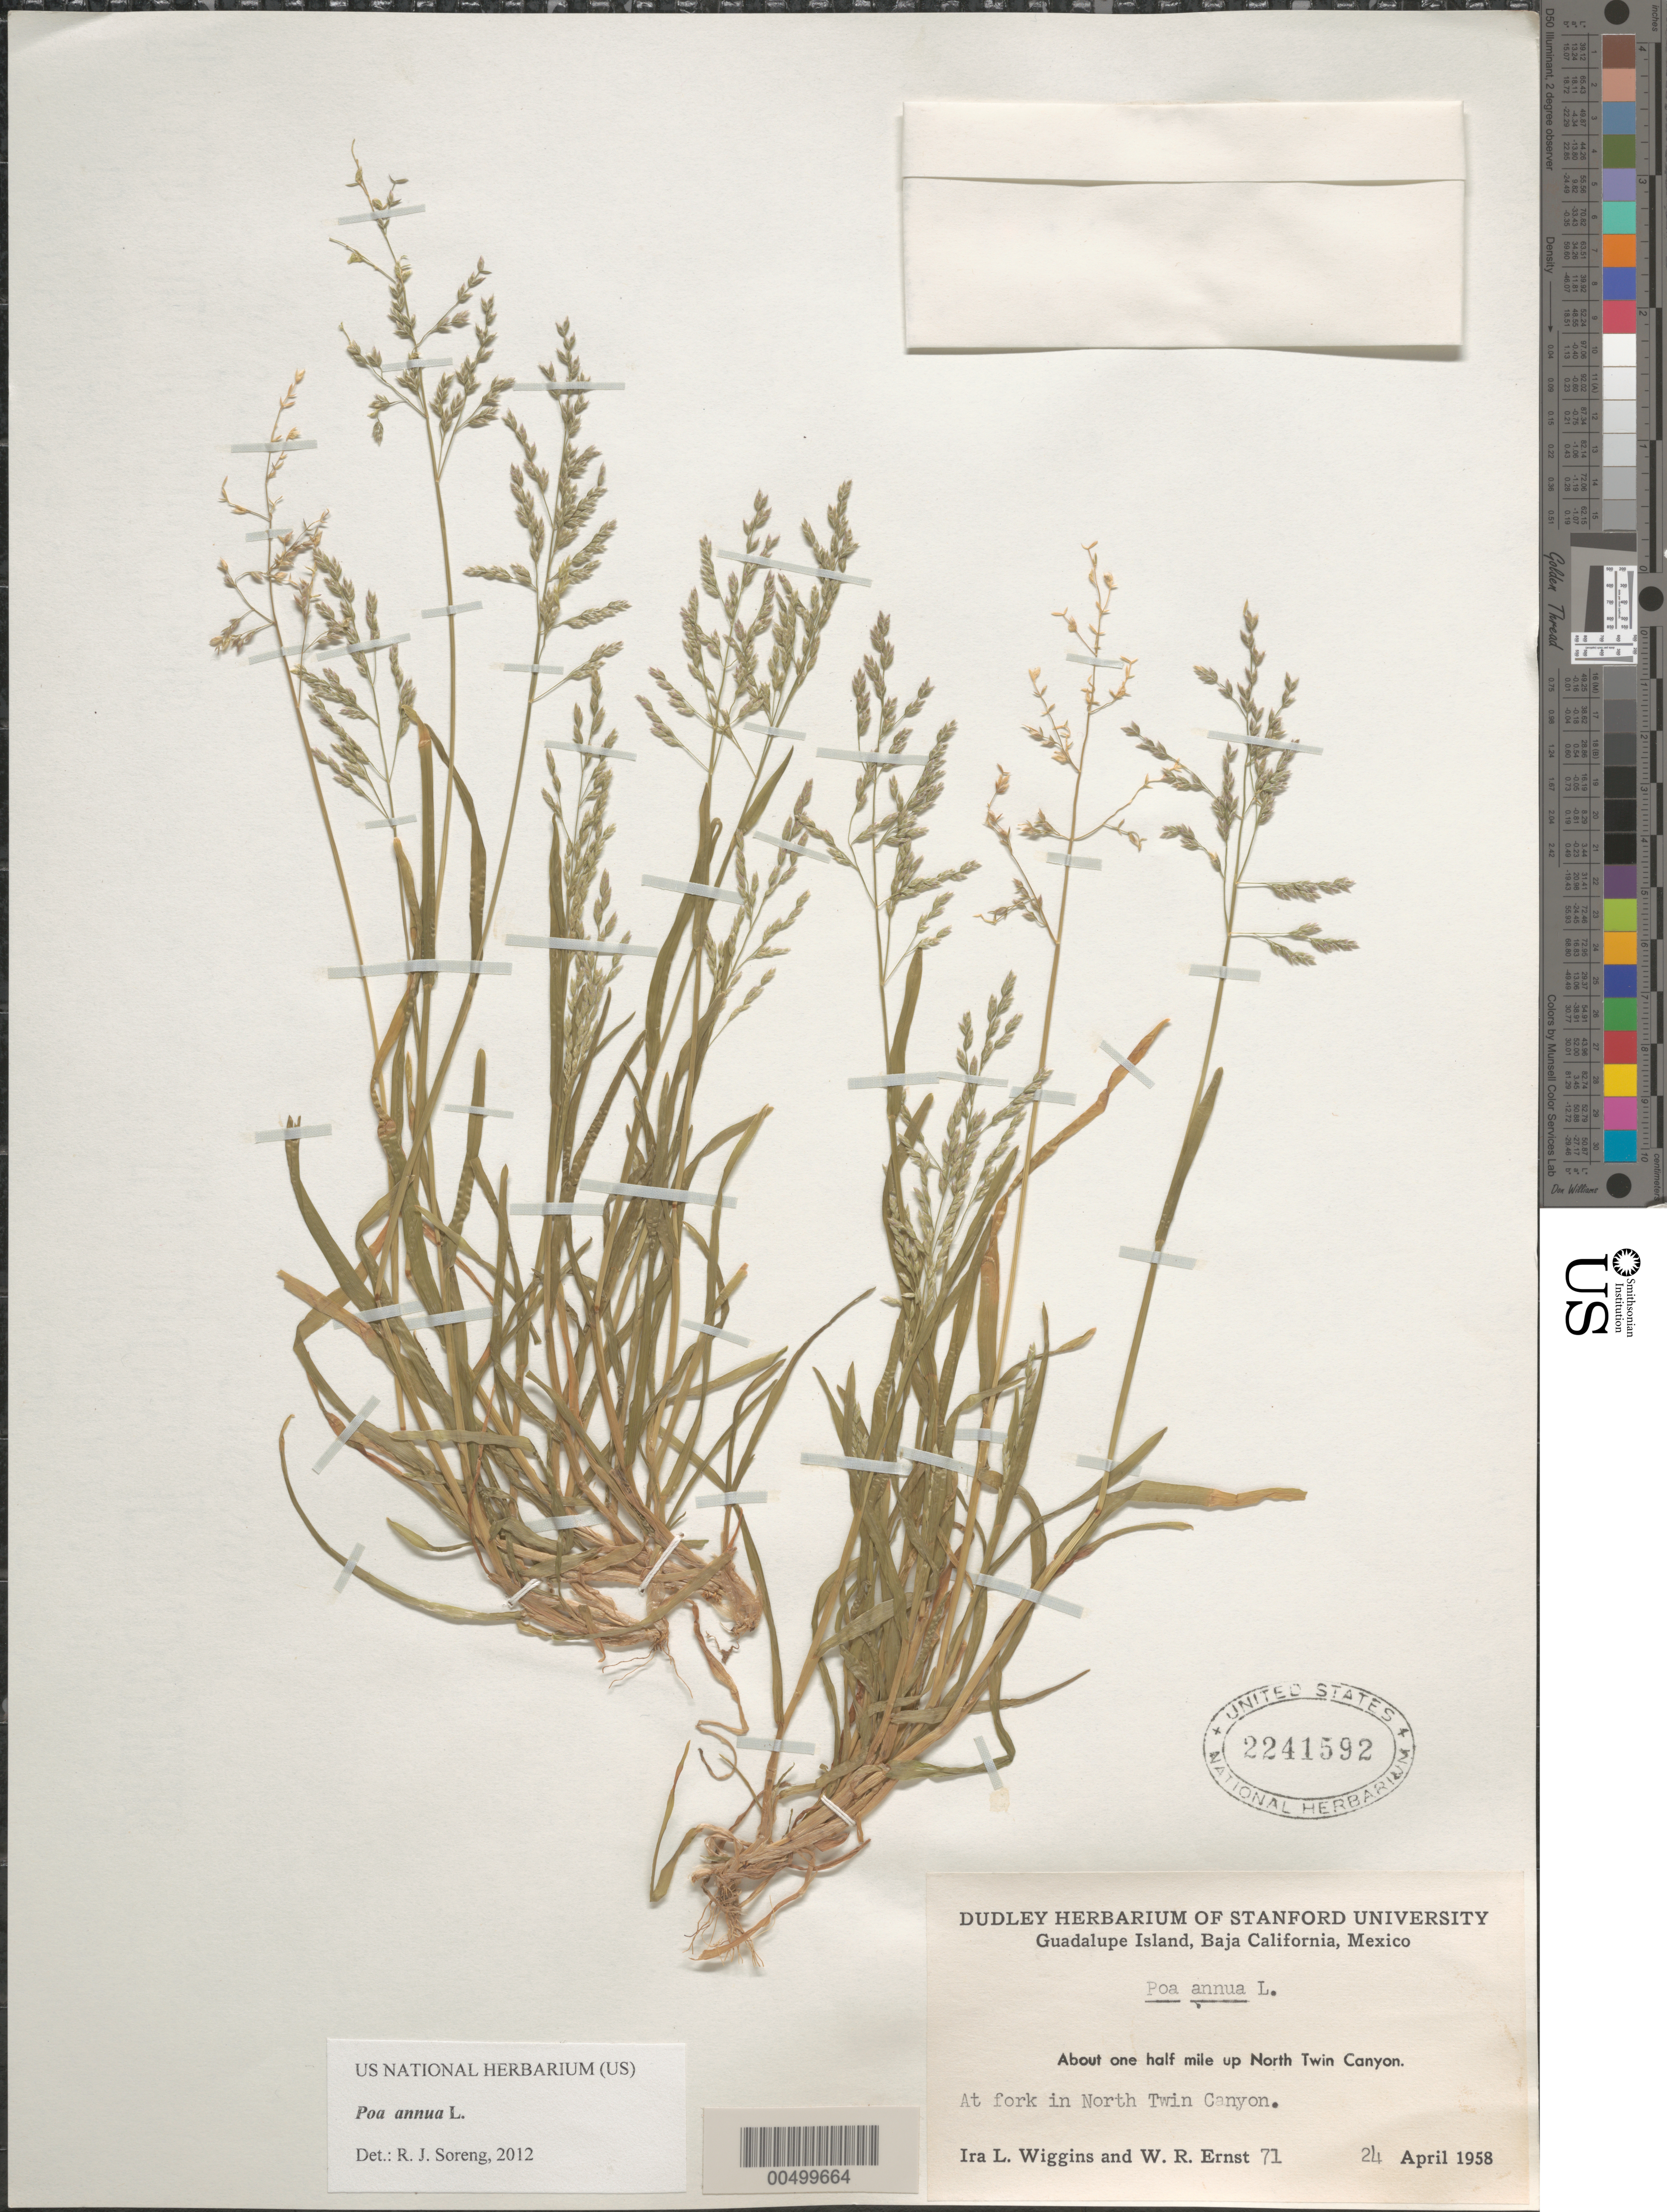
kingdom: Plantae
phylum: Tracheophyta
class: Liliopsida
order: Poales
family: Poaceae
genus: Poa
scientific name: Poa annua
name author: L.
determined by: Soreng, Robert J., Research Associate (BOT), Smithsonian Institution - National Museum of Natural History (UNITED STATES)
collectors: I. L. Wiggins & W. R. Ernst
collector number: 71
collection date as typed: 24 Apr 1958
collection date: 1958-04-24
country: Mexico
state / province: Baja California Norte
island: Guadalupe Island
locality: about 0.5 mi up North Twin Canyon, at fork in North Twin Canyon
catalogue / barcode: US 2241592